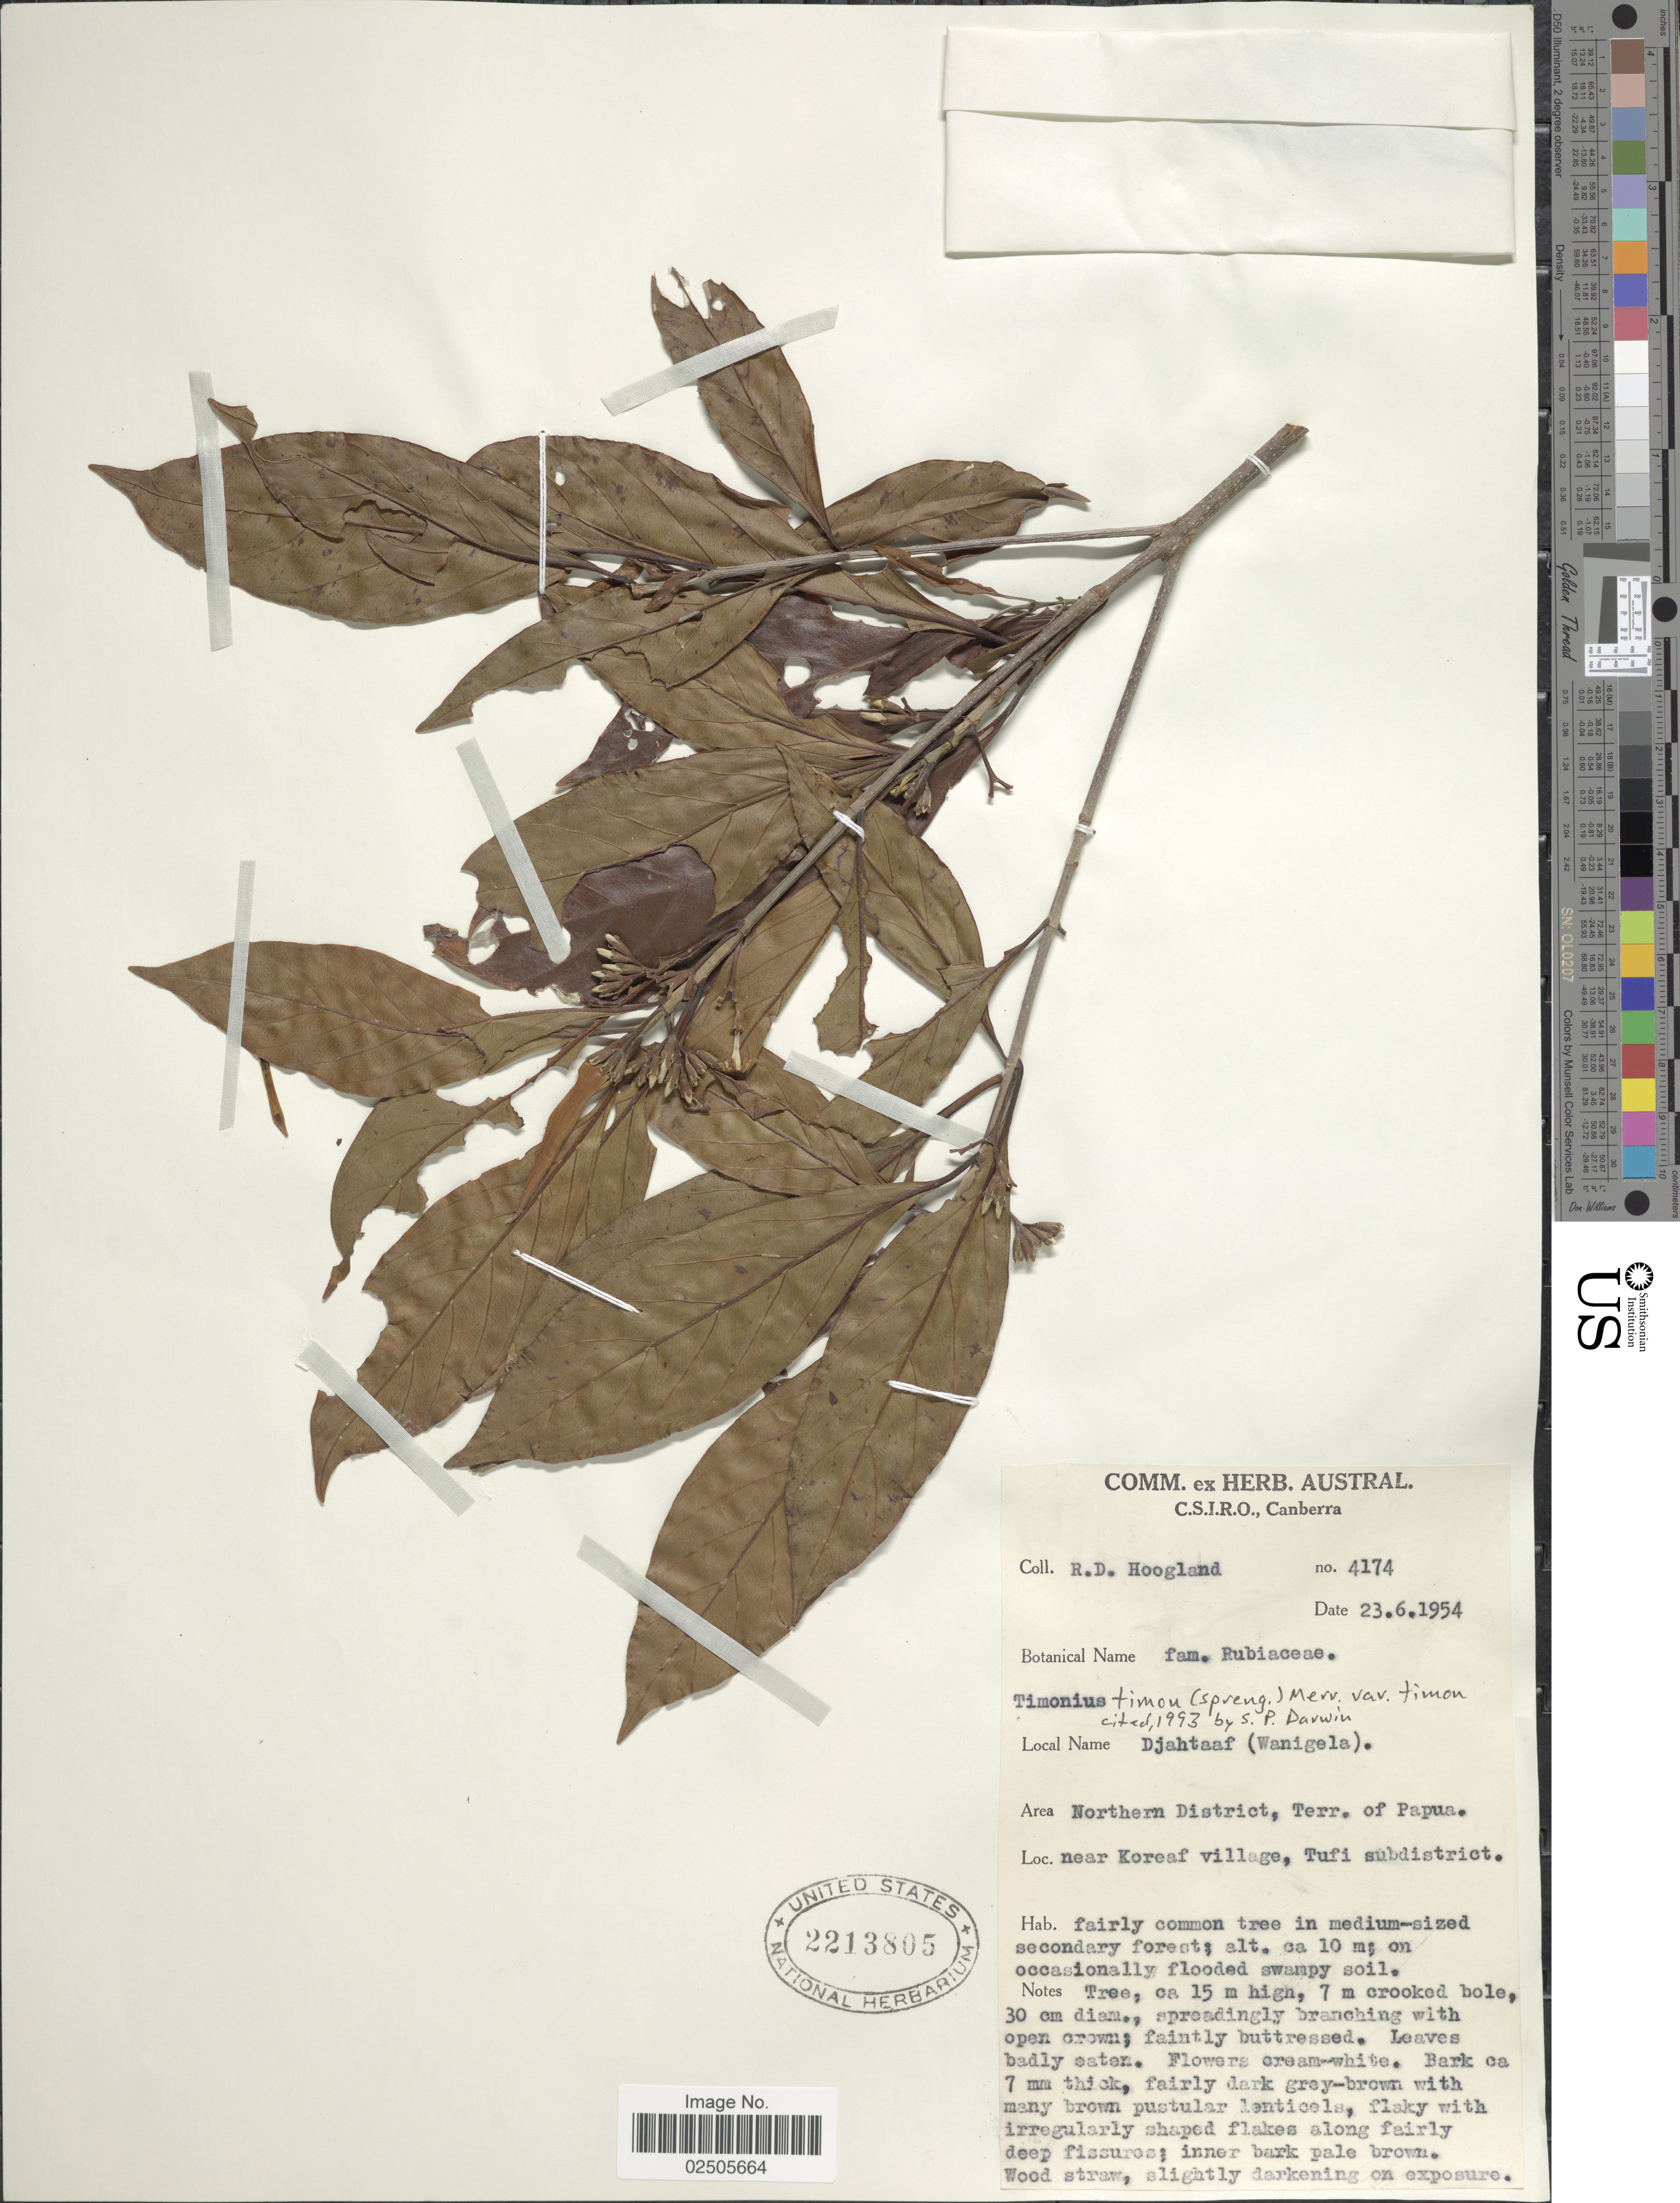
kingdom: Plantae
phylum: Tracheophyta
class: Magnoliopsida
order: Gentianales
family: Rubiaceae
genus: Timonius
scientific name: Timonius timon var. timon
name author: (Spreng.) Merr.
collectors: R. D. Hoogland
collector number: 4174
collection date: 1954-06-23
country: Papua New Guinea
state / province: Northern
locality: Northern District, Terr. of Papua, near Koreaf village, Tufi subdistrict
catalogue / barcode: US 2213805